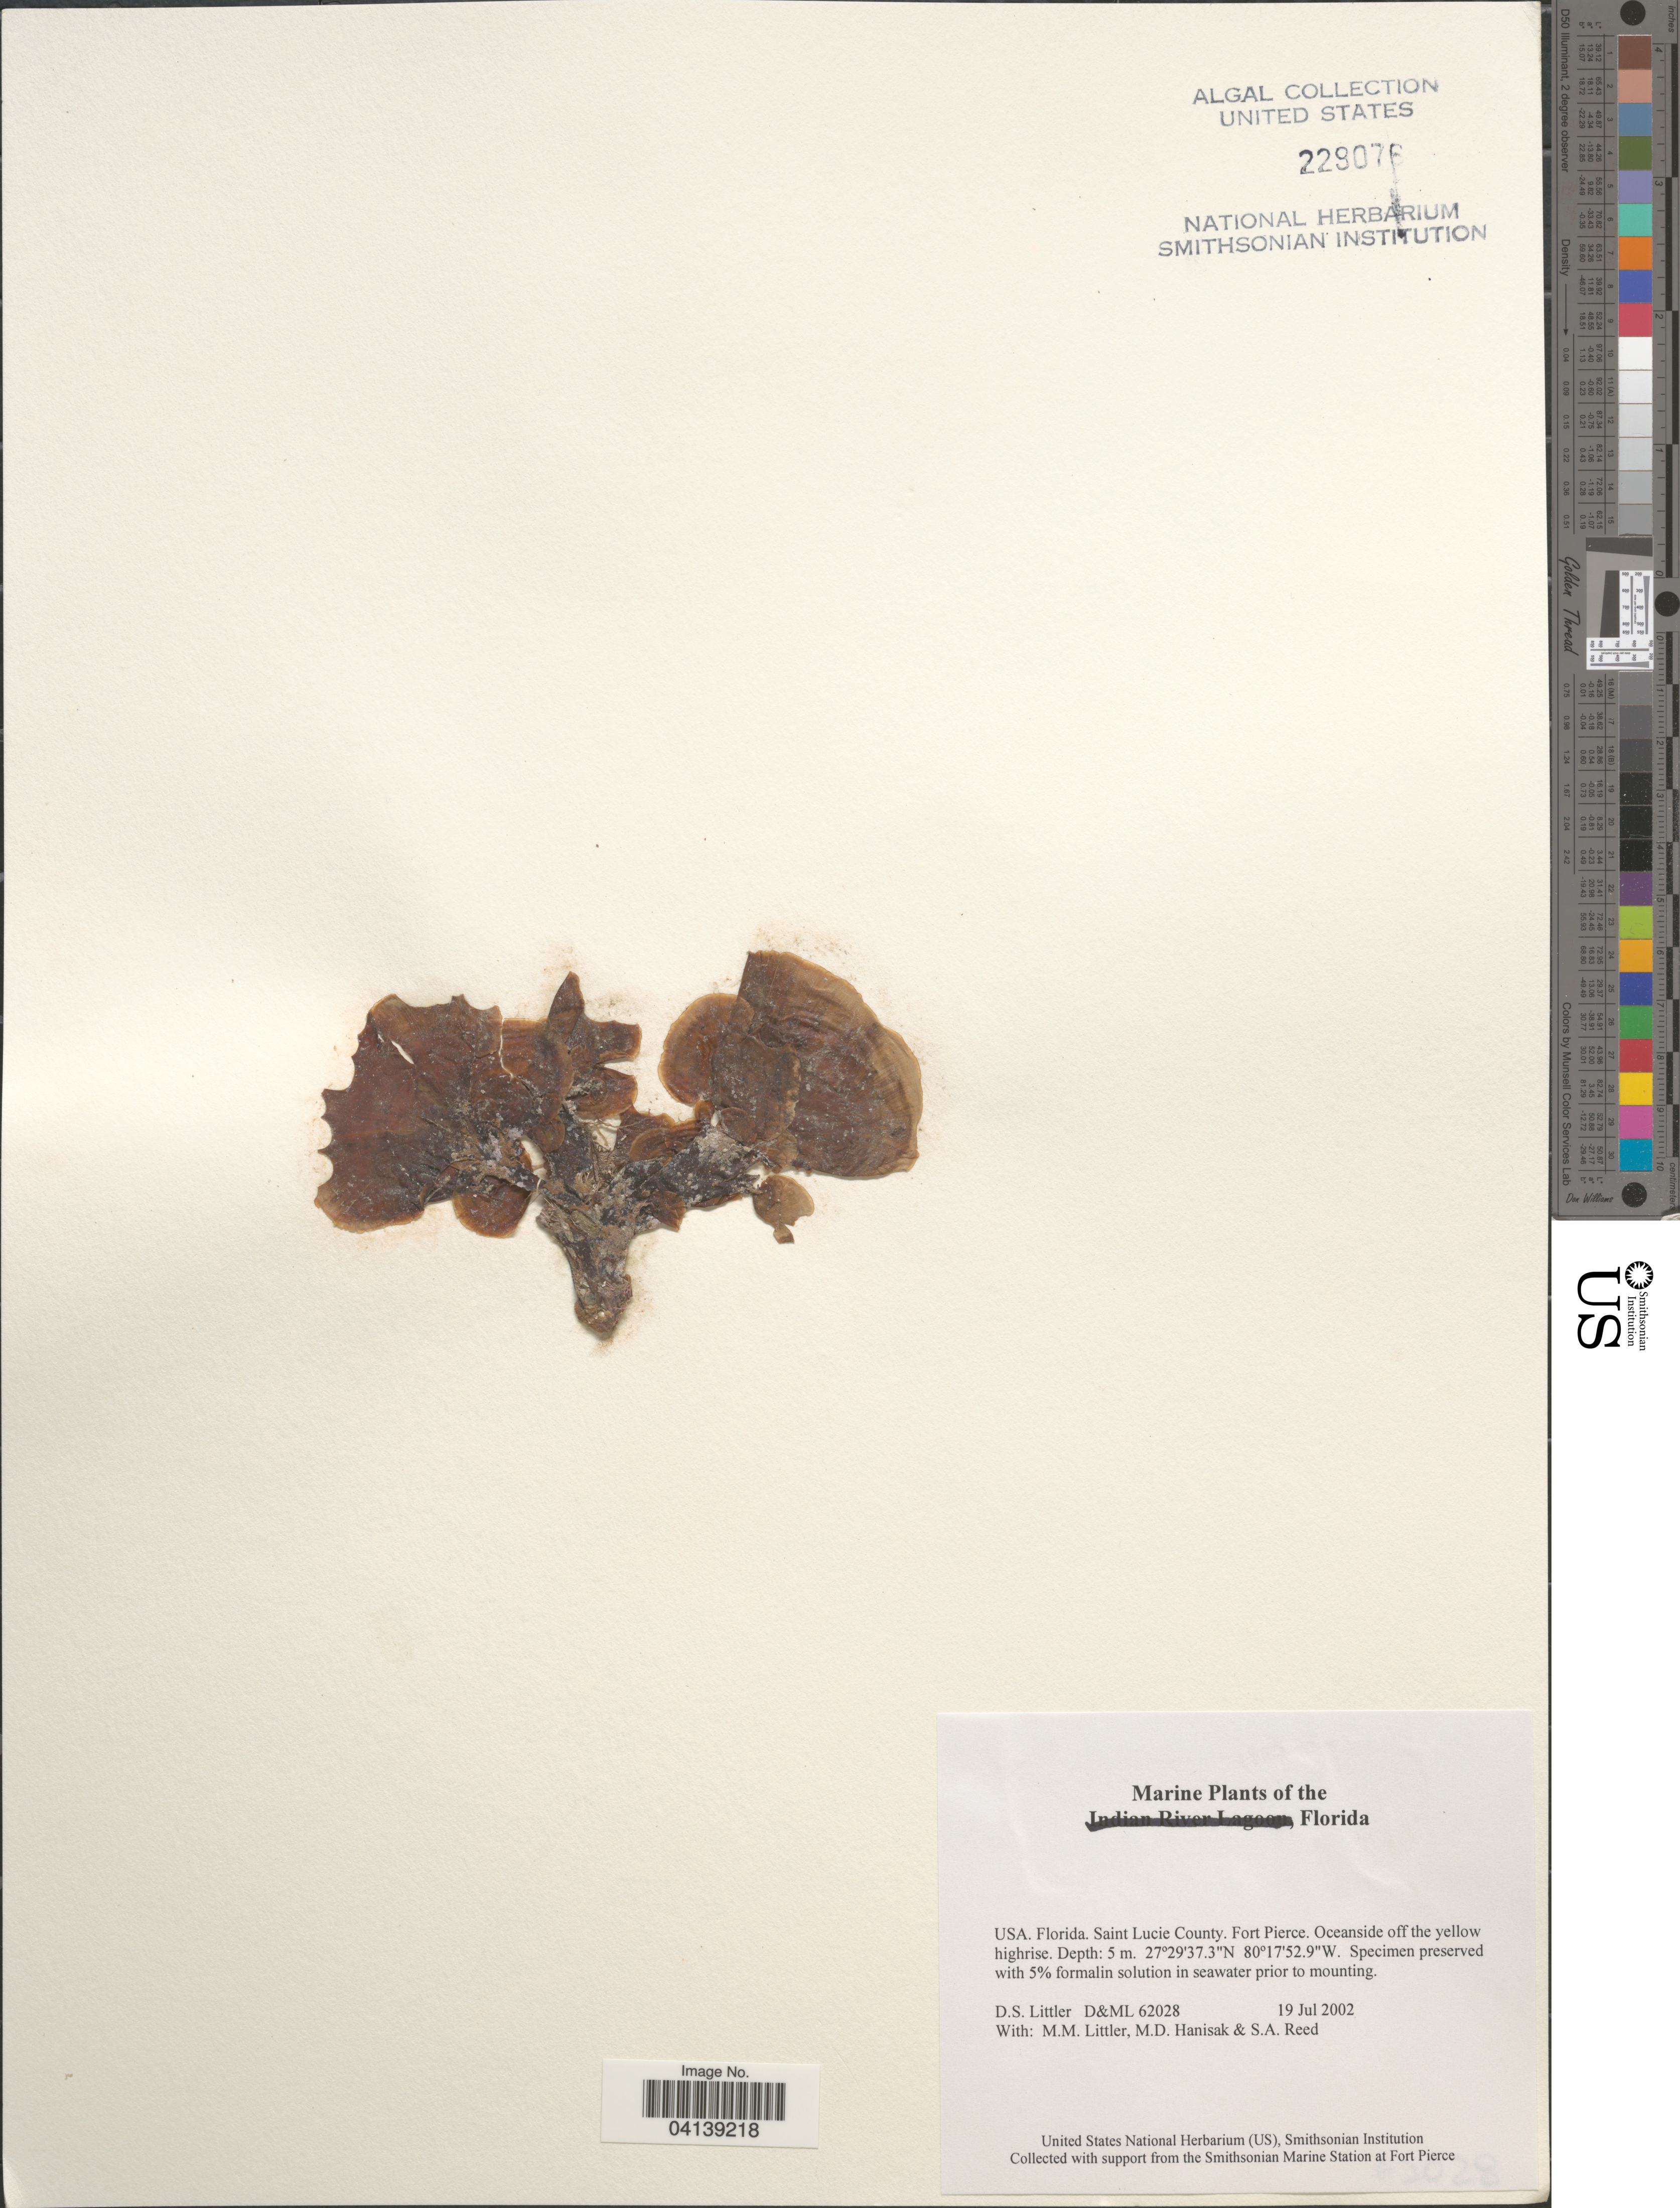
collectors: D. S. Littler, M. Hanisak & S. Reed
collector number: D&ML62028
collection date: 2002-07-19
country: United States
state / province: Florida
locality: Saint Lucie County. Fort Pierce. Oceanside off the yellow highrise.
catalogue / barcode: US 229076